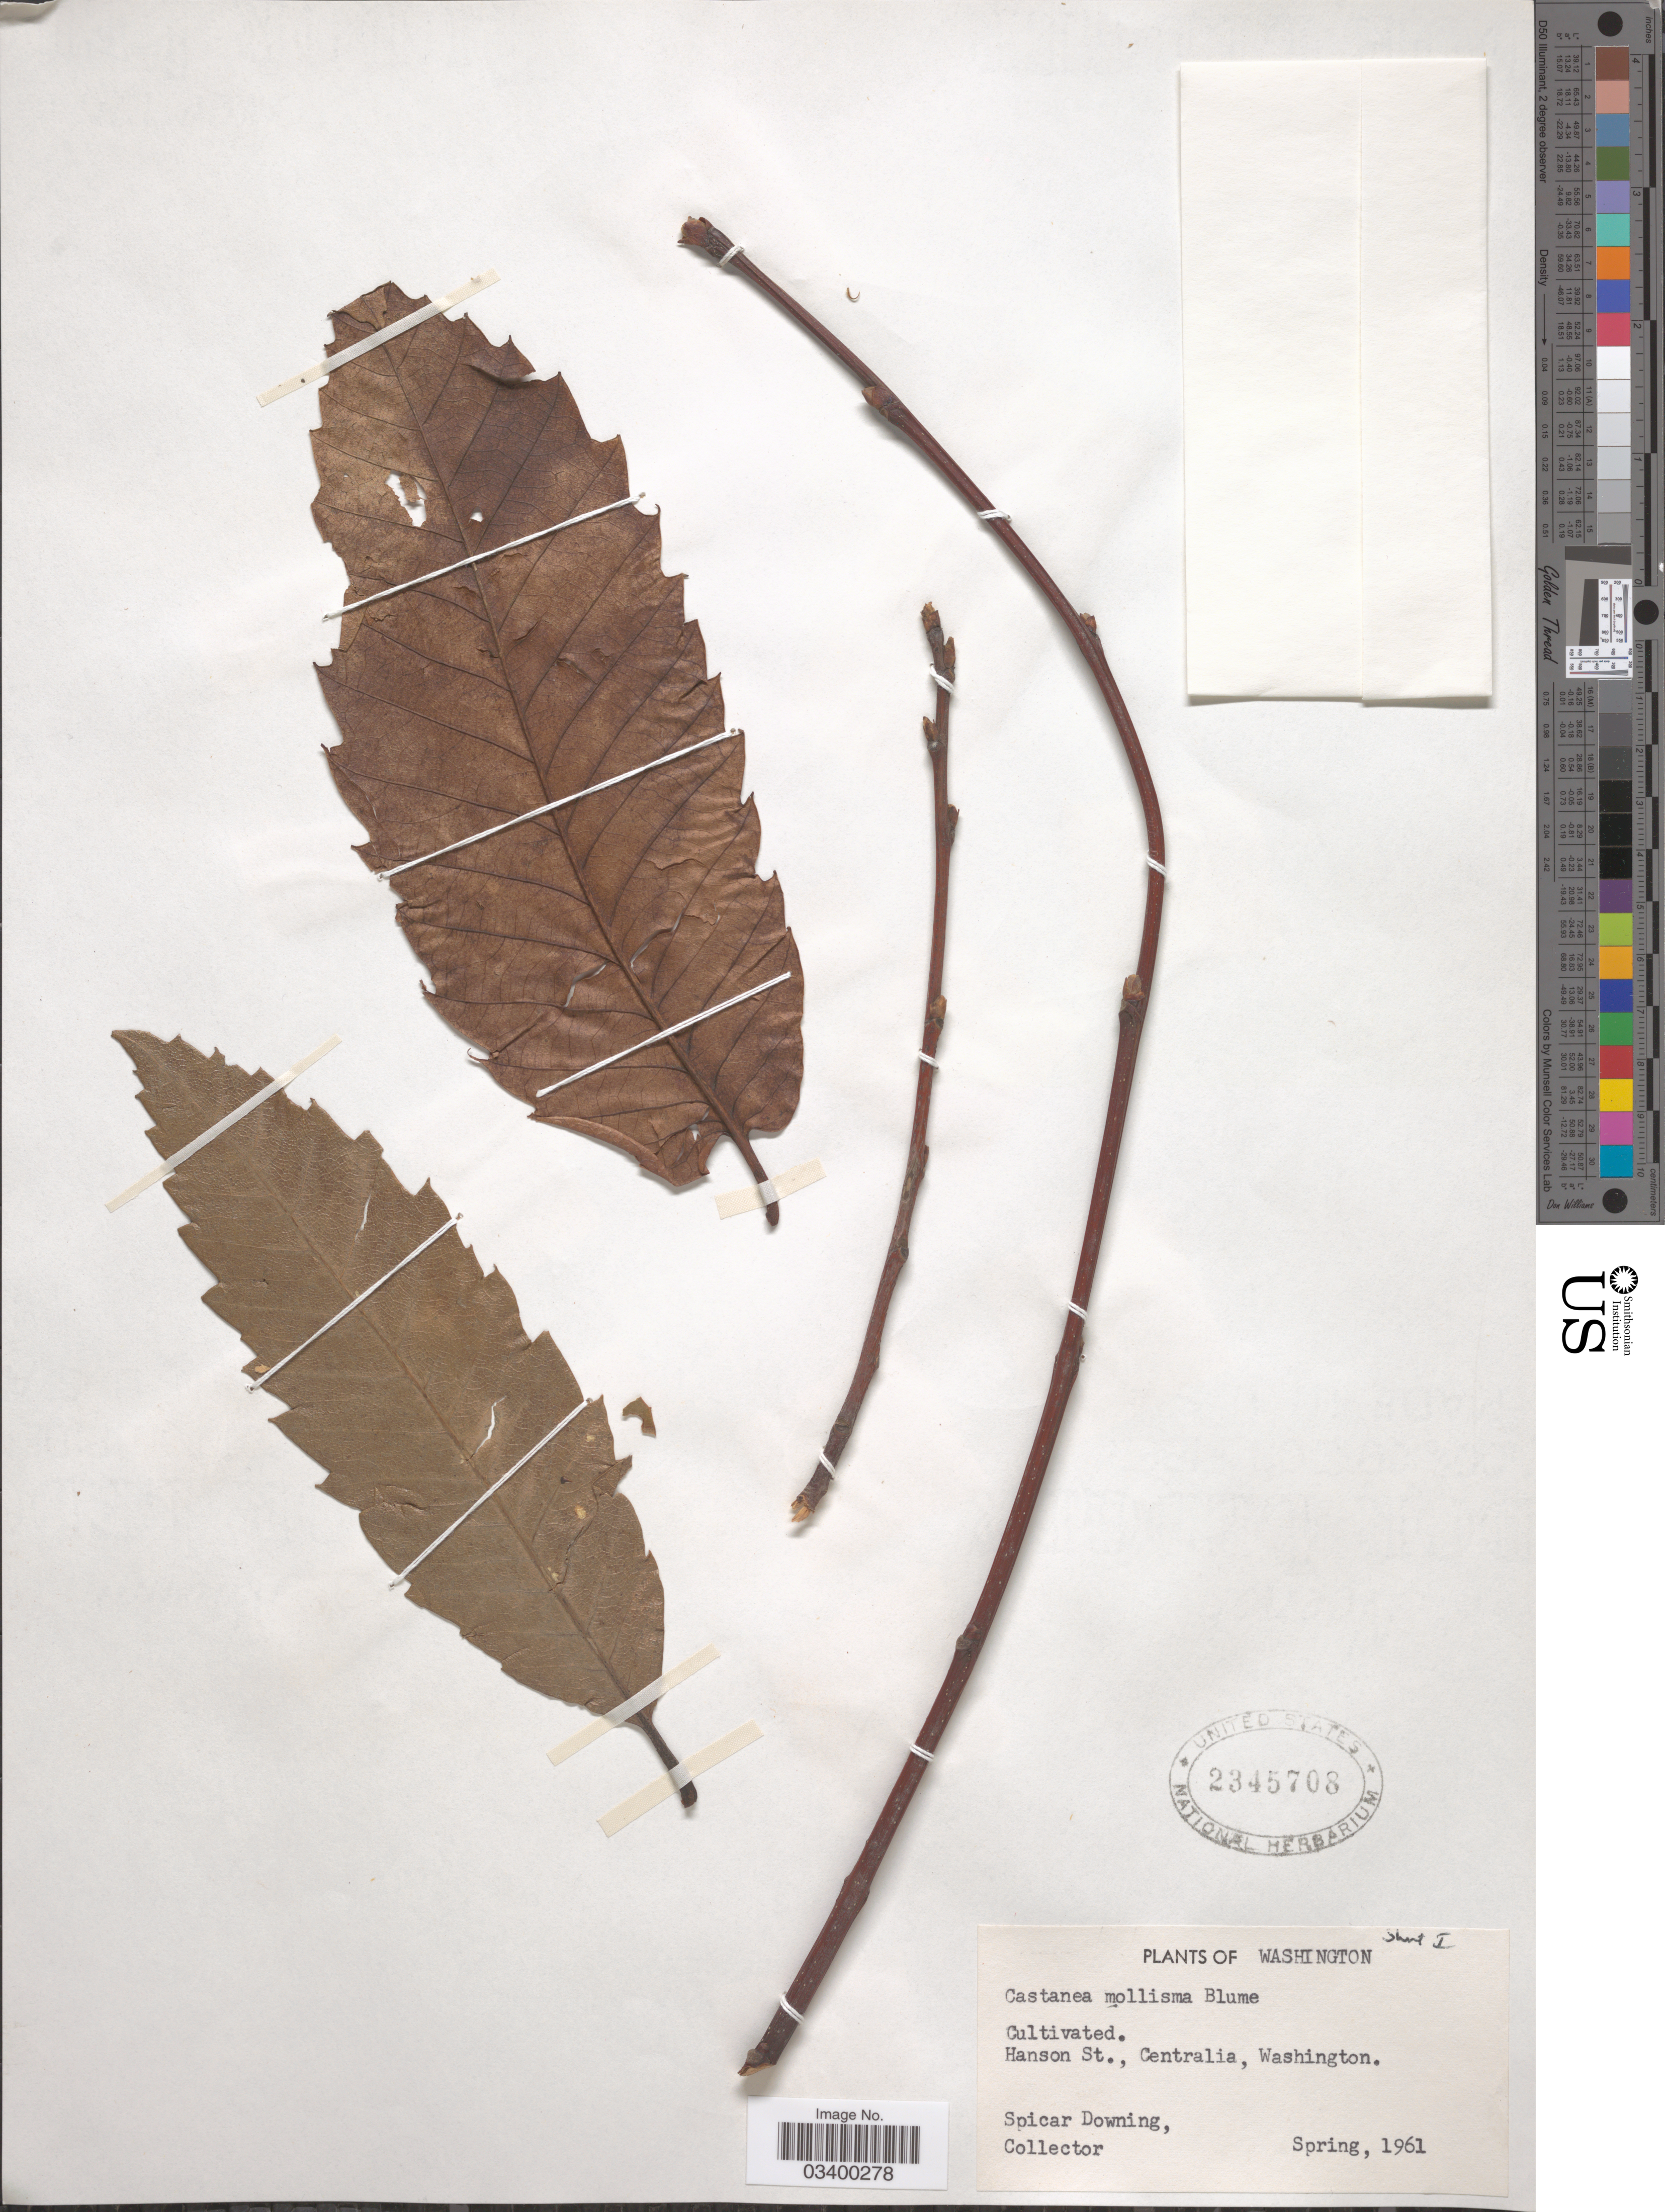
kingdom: Plantae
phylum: Tracheophyta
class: Magnoliopsida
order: Fagales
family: Fagaceae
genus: Castanea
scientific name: Castanea mollissima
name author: Blume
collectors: S. Downing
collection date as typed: Spring 1961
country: United States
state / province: Washington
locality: Hanson St., Centralia.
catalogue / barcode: US 2345708